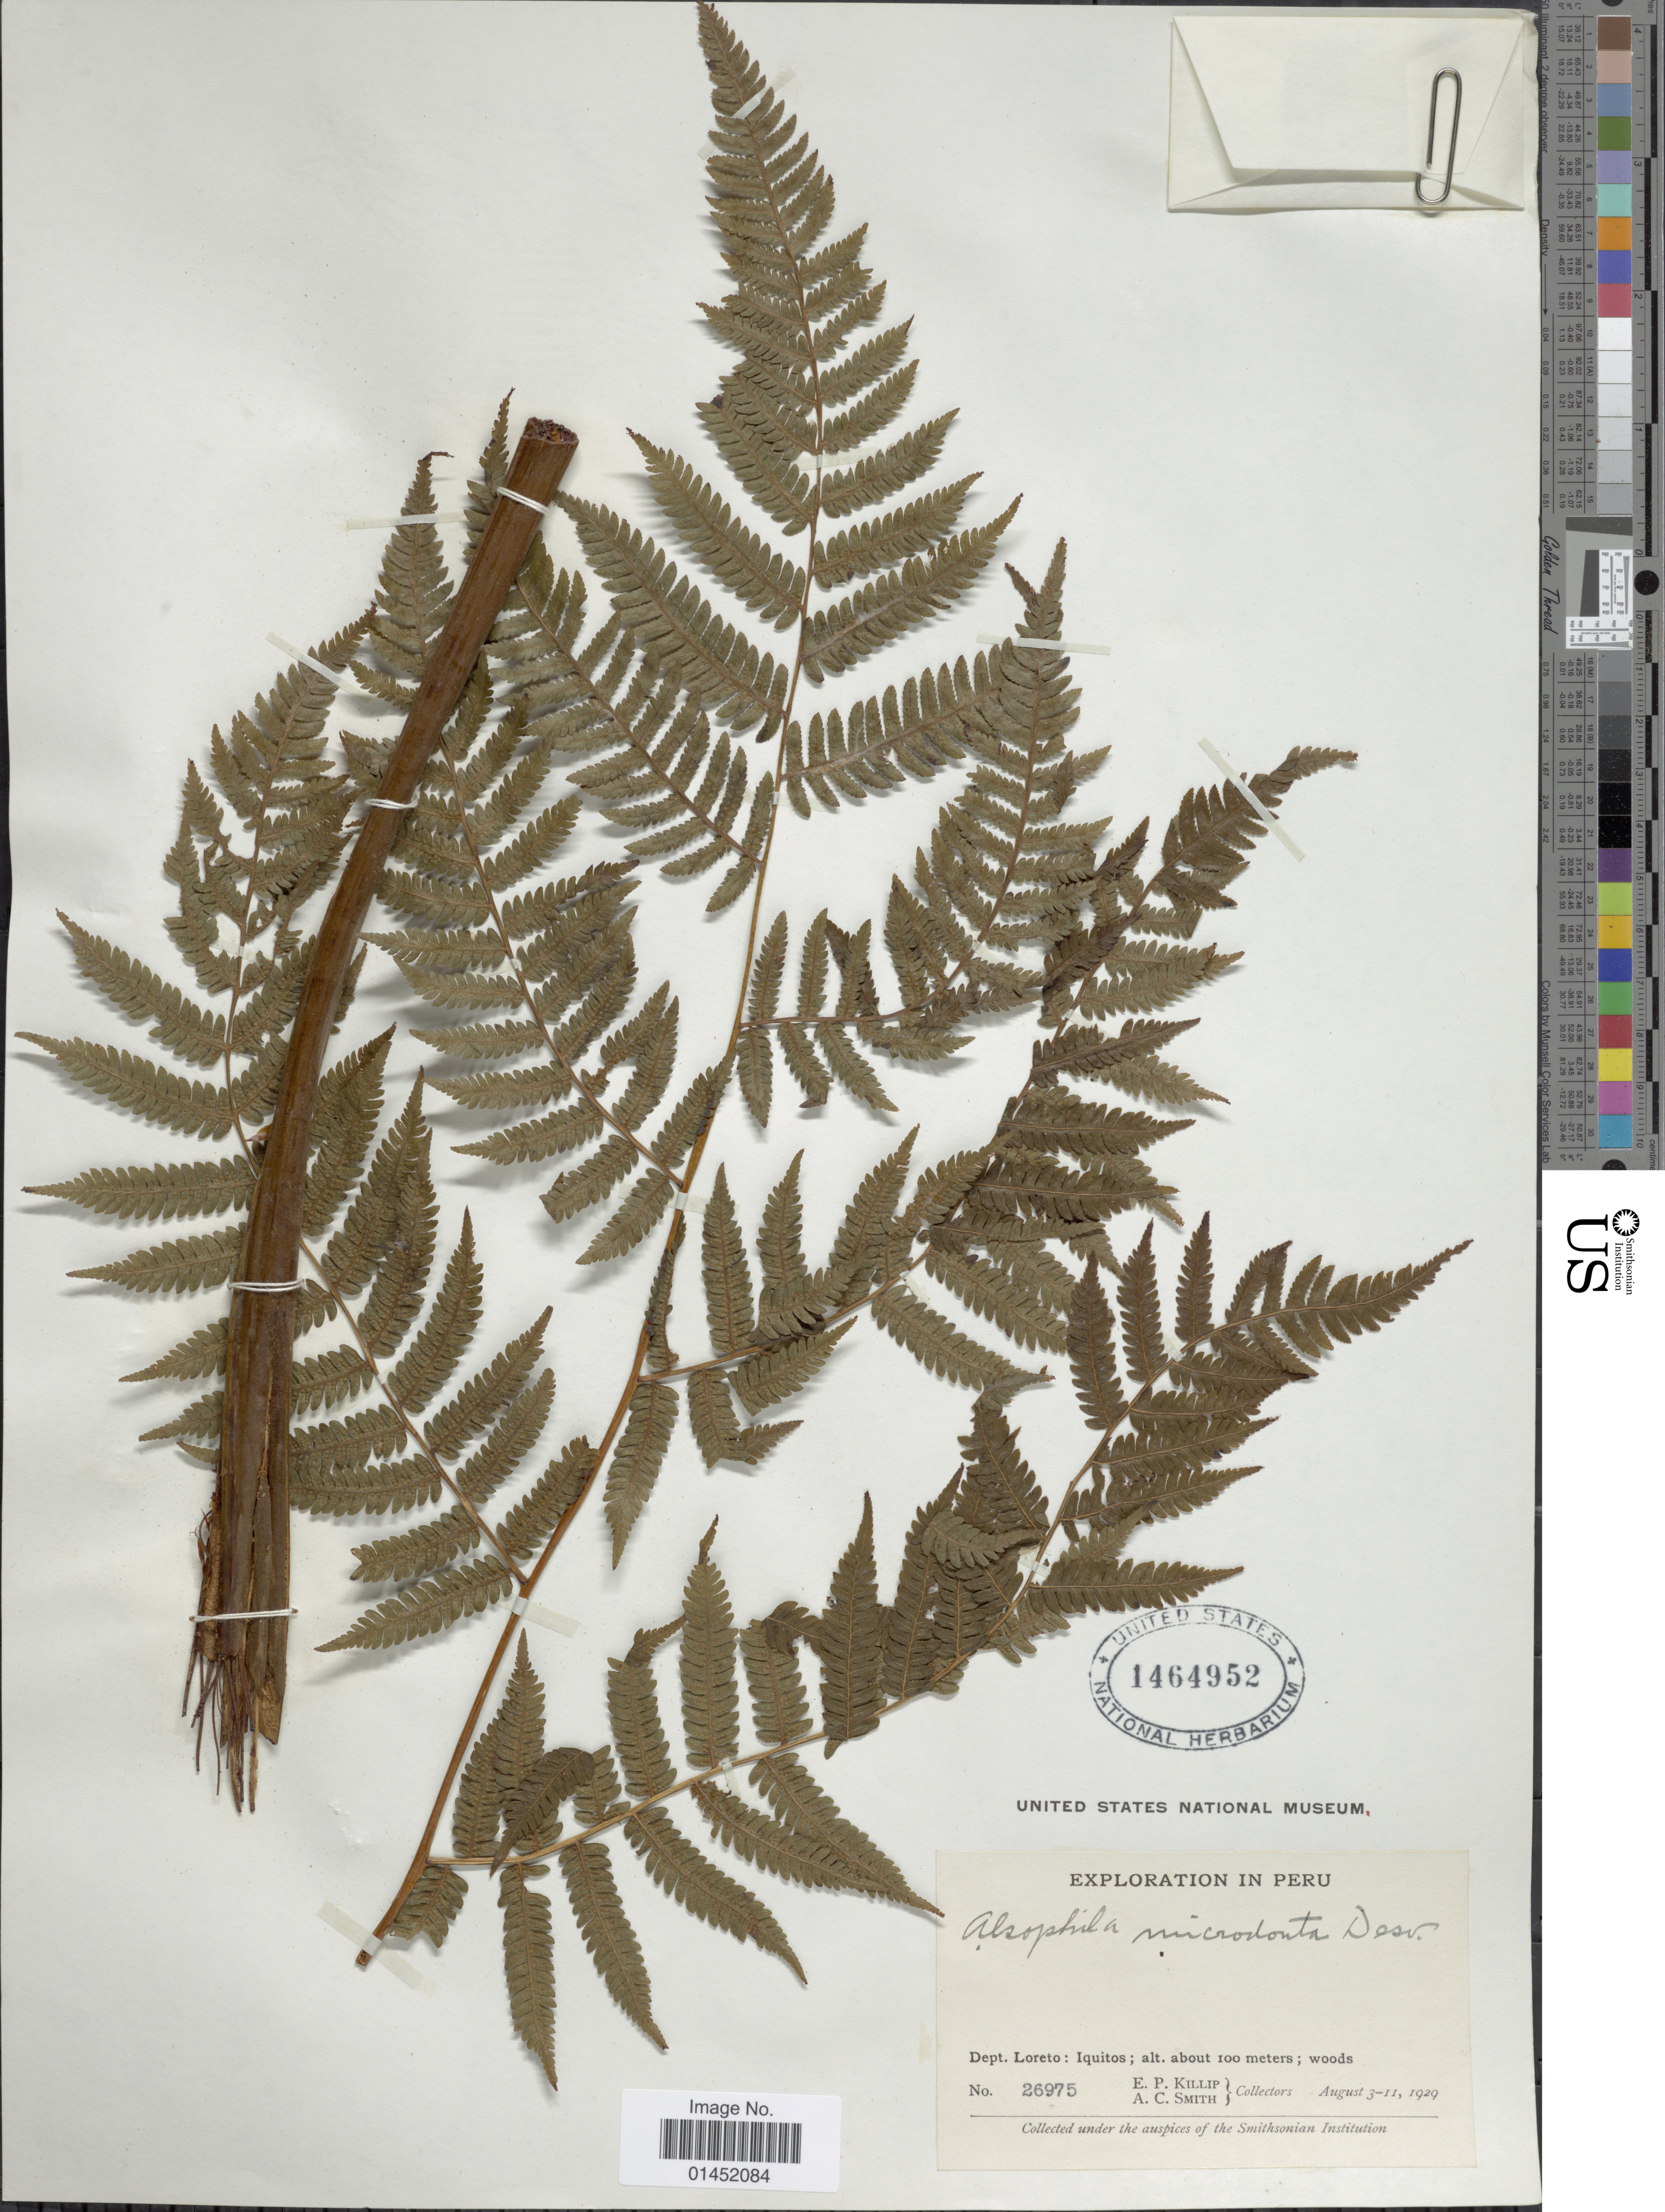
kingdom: Plantae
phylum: Tracheophyta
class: Polypodiopsida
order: Cyatheales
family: Cyatheaceae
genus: Cyathea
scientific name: Cyathea microdonta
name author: (Desv.) Domin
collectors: E. P. Killip & A. C. Smith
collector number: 26975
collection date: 1929-08-03/1929-08-11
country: Peru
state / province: Loreto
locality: Dept Loreto: Iquitos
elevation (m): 100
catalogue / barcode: US 1464952